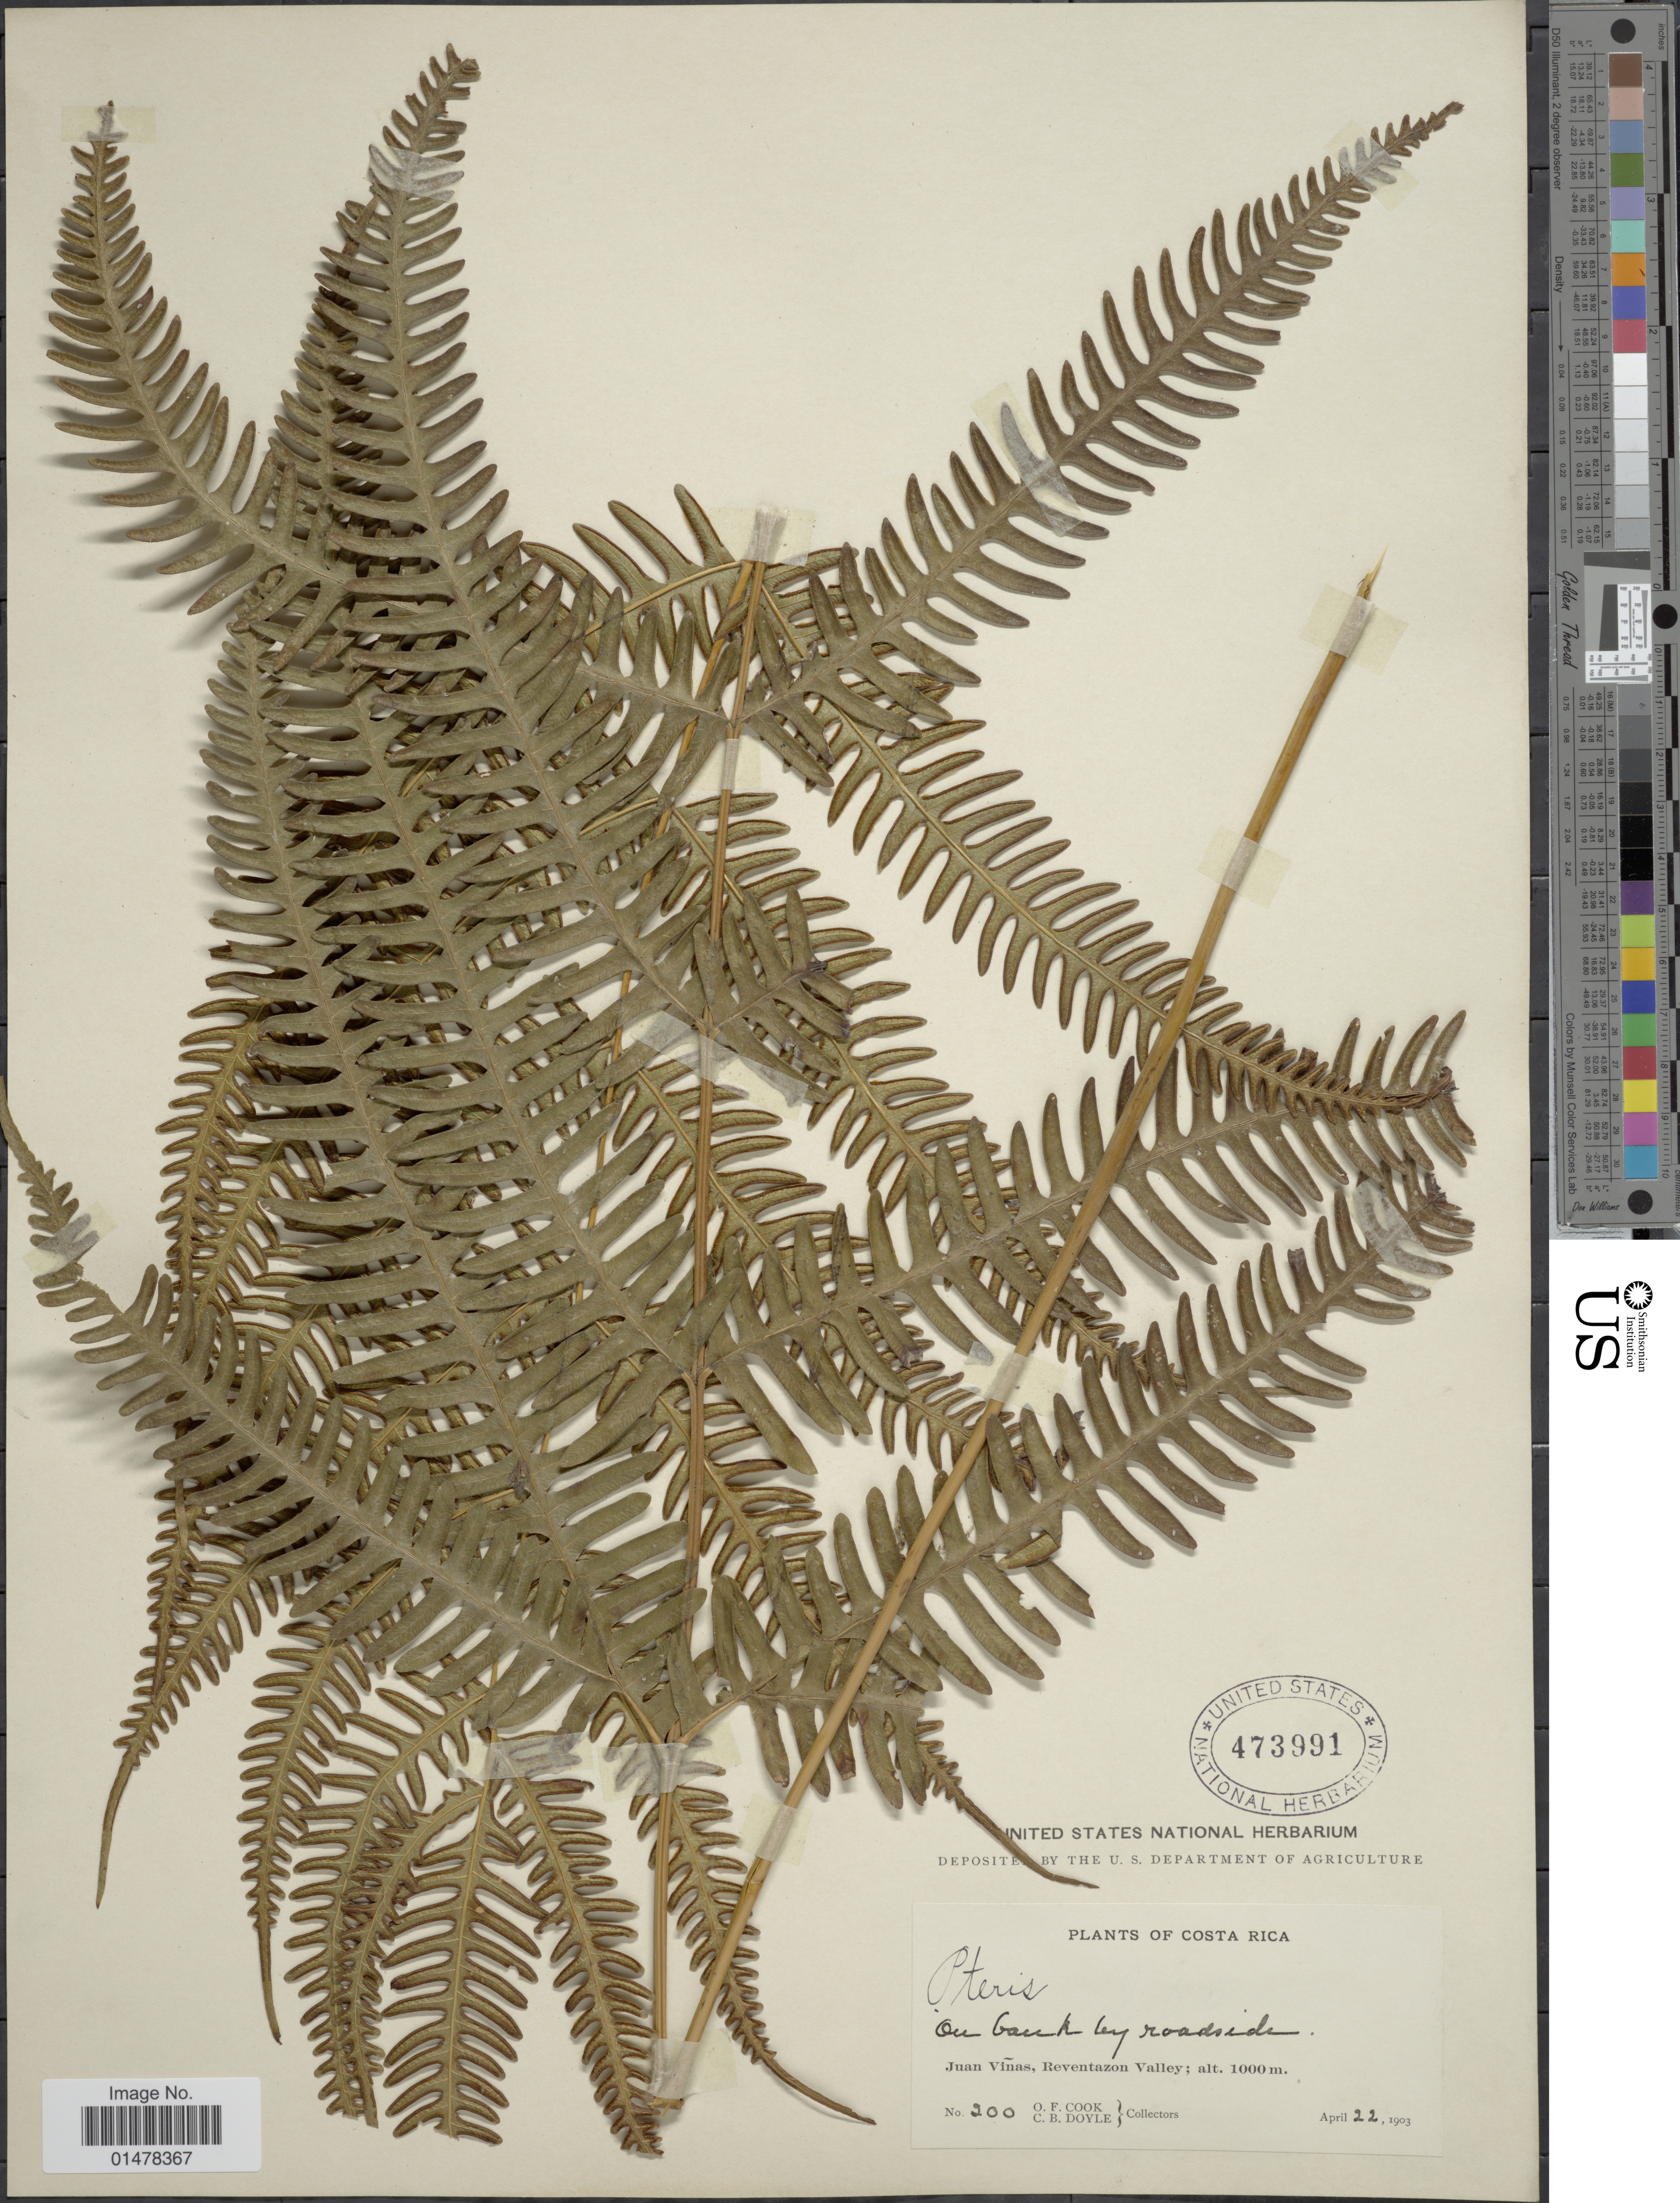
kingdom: Plantae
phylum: Tracheophyta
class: Polypodiopsida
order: Polypodiales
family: Pteridaceae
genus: Pteris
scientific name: Pteris quadriaurita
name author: Retz.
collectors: O. F. Cook & C. Doyle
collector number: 200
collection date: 1903-04-22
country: Costa Rica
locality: Plants of Costa Rica, on bank by roadside, Juan Vinas, Reventazon valley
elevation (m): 1000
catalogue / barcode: US 473991